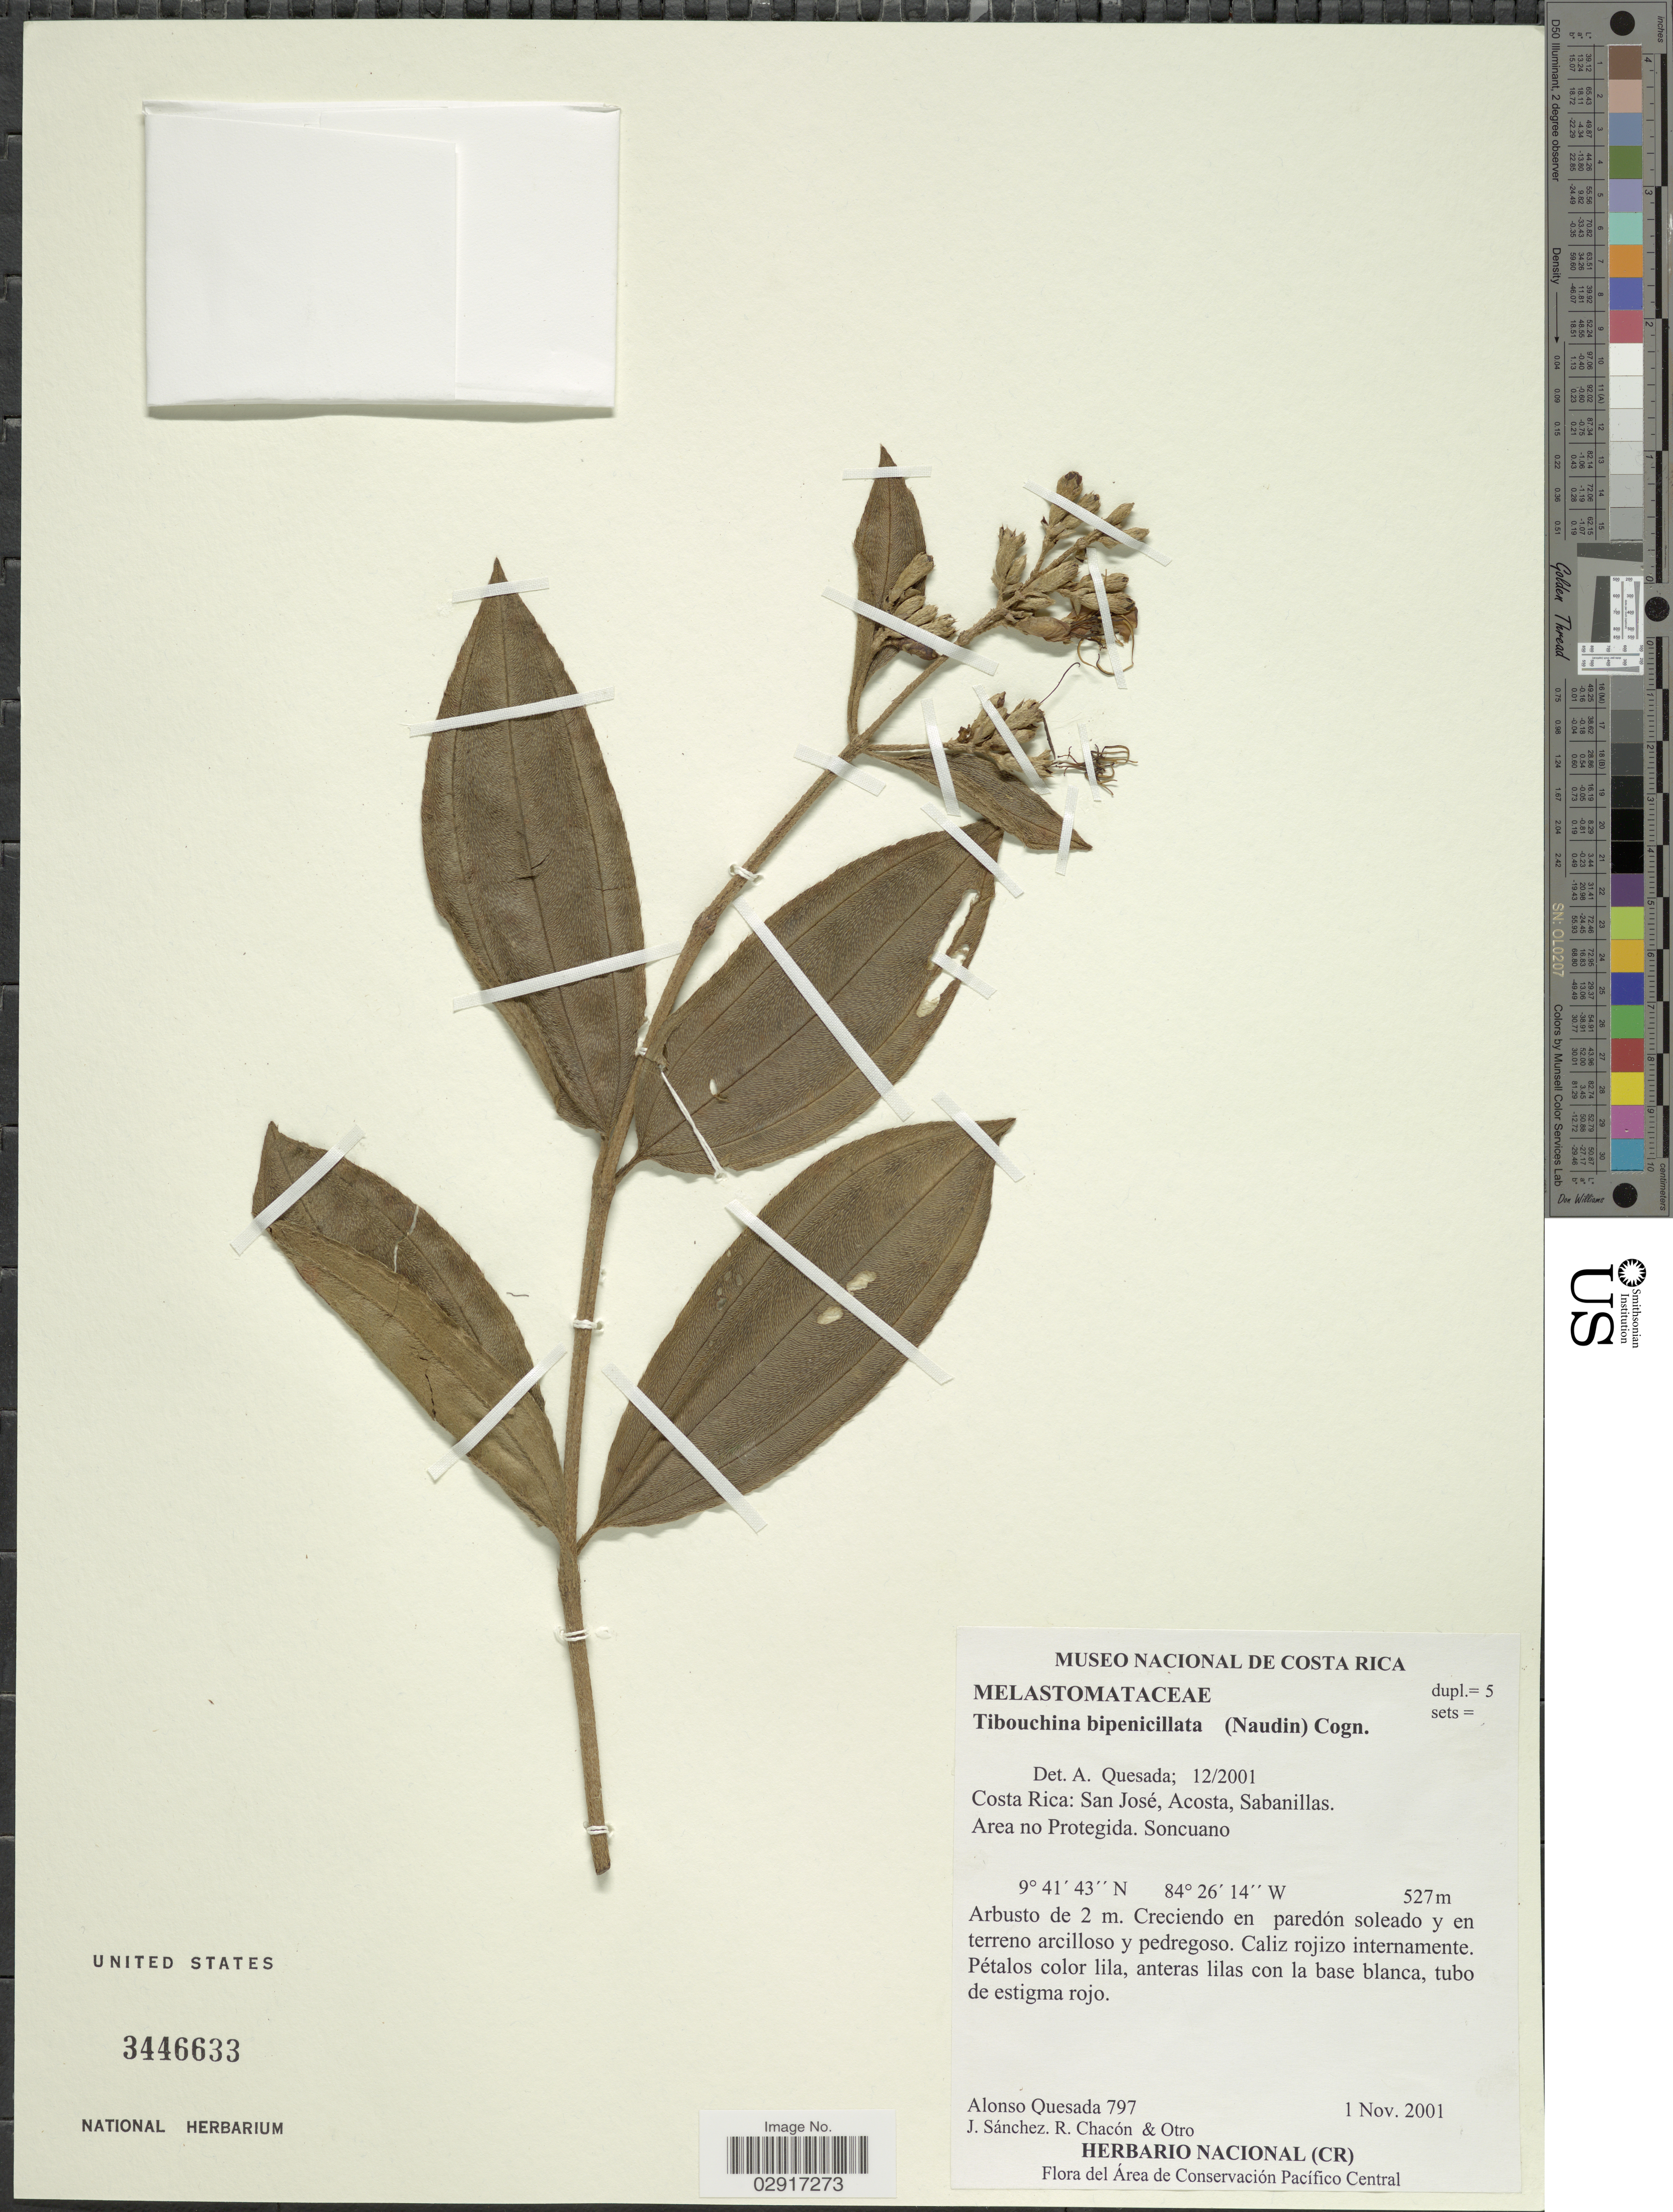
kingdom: Plantae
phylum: Tracheophyta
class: Magnoliopsida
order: Myrtales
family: Melastomataceae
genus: Tibouchina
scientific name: Tibouchina bipenicillata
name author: (Naudin) Cogn.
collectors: A. Quesada, J. Sánchez, R. Chacón & et al.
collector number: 797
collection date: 2001-11-01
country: Costa Rica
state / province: San José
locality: Acosta, Sabanillas. Area no Protegida. Soncuano.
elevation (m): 527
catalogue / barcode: US 3446633